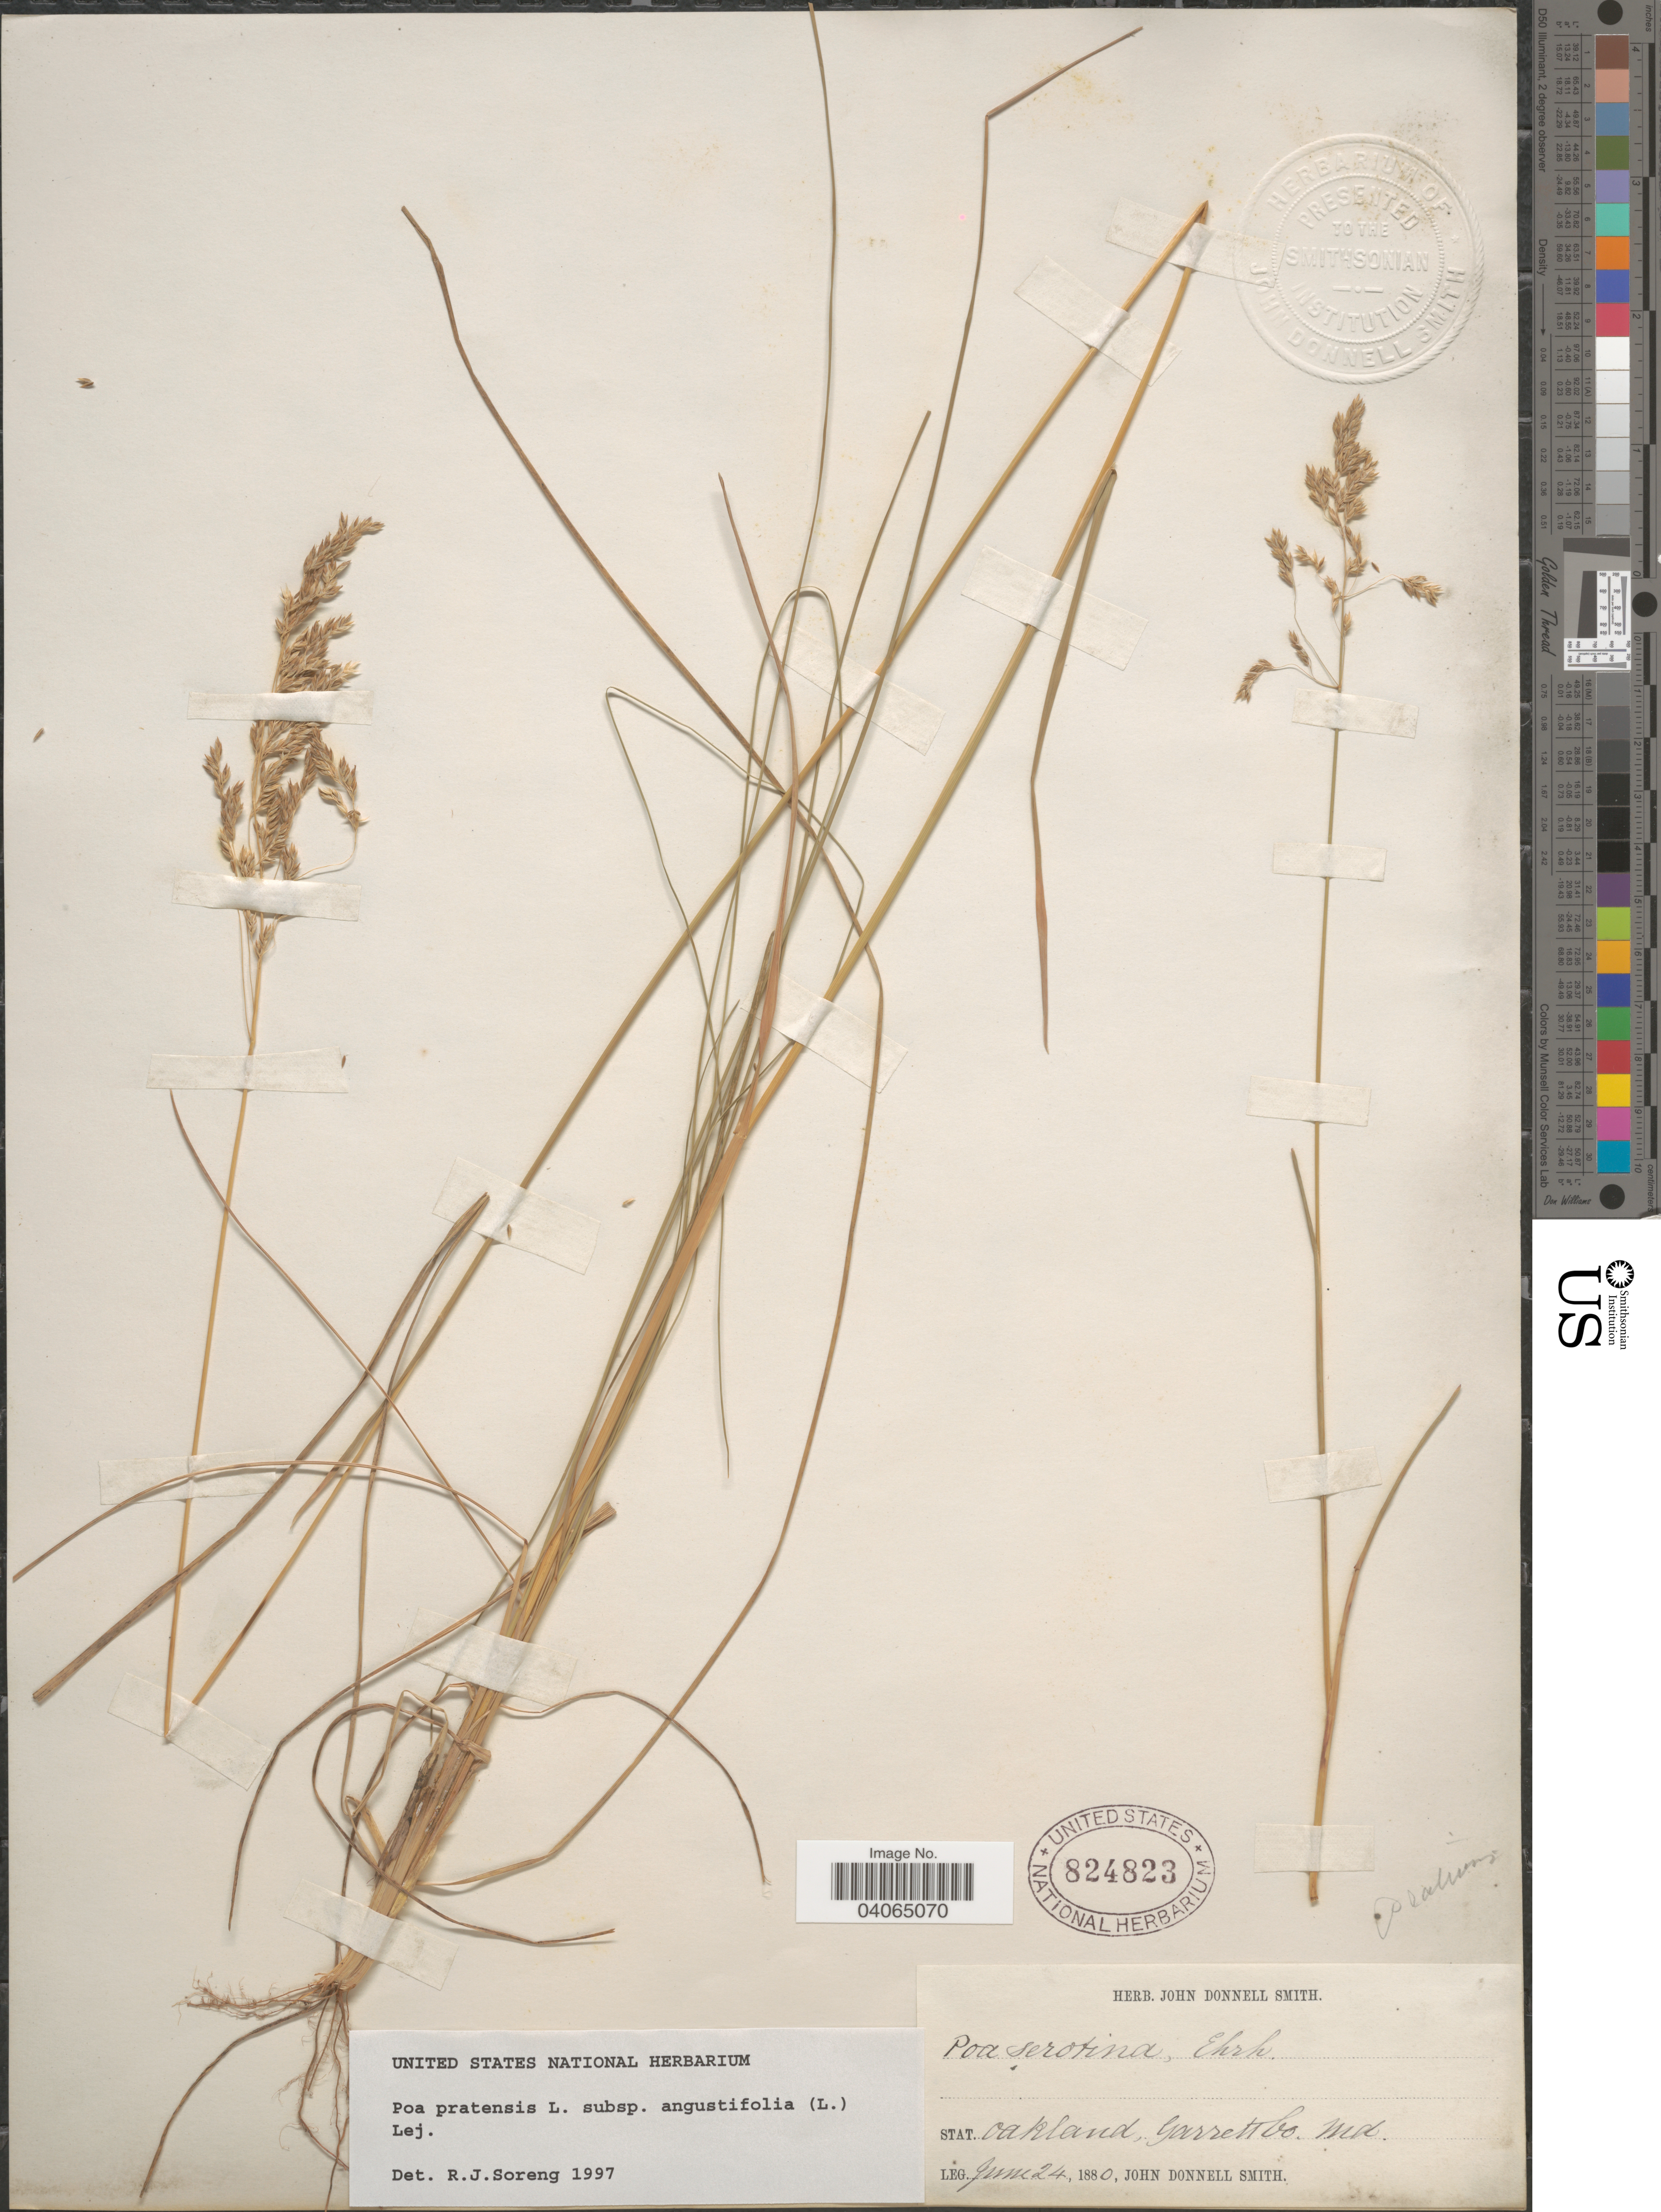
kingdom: Plantae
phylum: Tracheophyta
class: Liliopsida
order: Poales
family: Poaceae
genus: Poa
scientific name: Poa pratensis subsp. angustifolia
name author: (L.) Lej.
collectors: J. Donnell Smith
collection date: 1880-06-24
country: United States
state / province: Maryland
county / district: Garrett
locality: Stat. Oakland, Garrett Co.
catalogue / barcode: US 824823